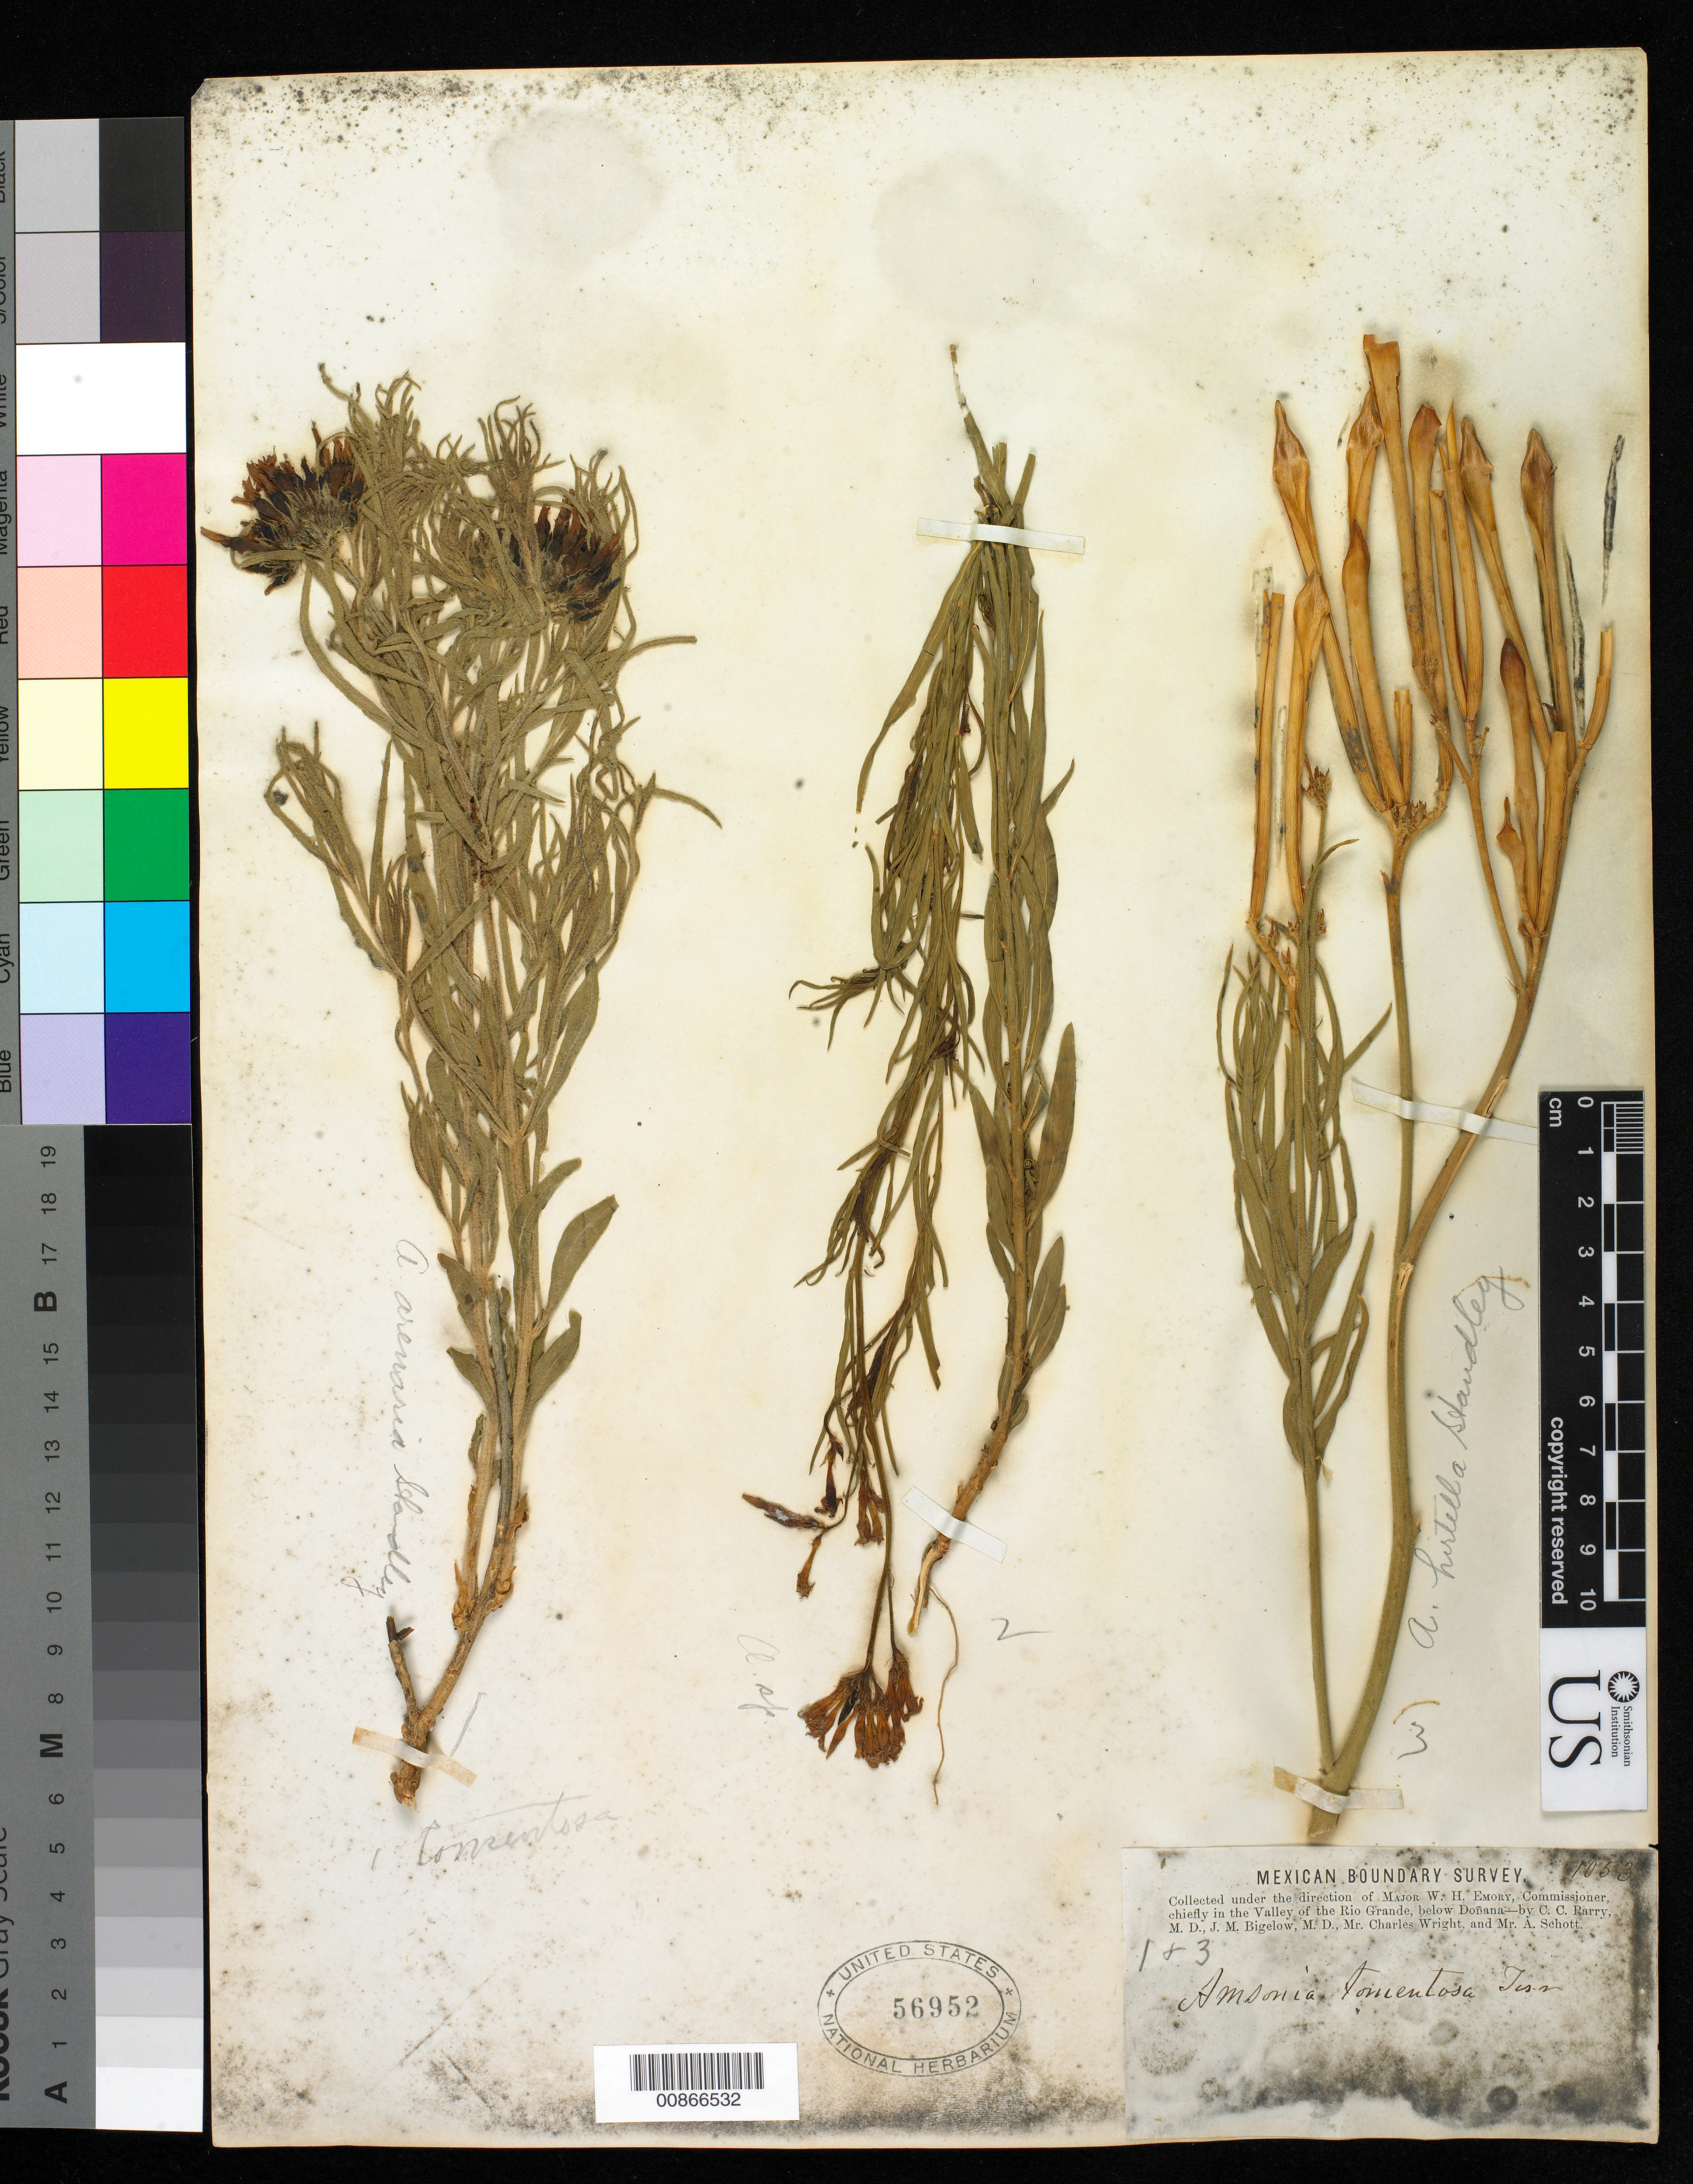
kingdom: Plantae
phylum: Tracheophyta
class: Magnoliopsida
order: Gentianales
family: Apocynaceae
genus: Amsonia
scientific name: Amsonia tomentosa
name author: Torr. & Frém.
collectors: C. C. Parry, J. M. Bigelow, C. Wright & A. C. V. Schott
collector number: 1053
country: United States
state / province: New Mexico / Texas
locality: Valley of the Rio Grande, below Doñana.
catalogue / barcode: US 56952